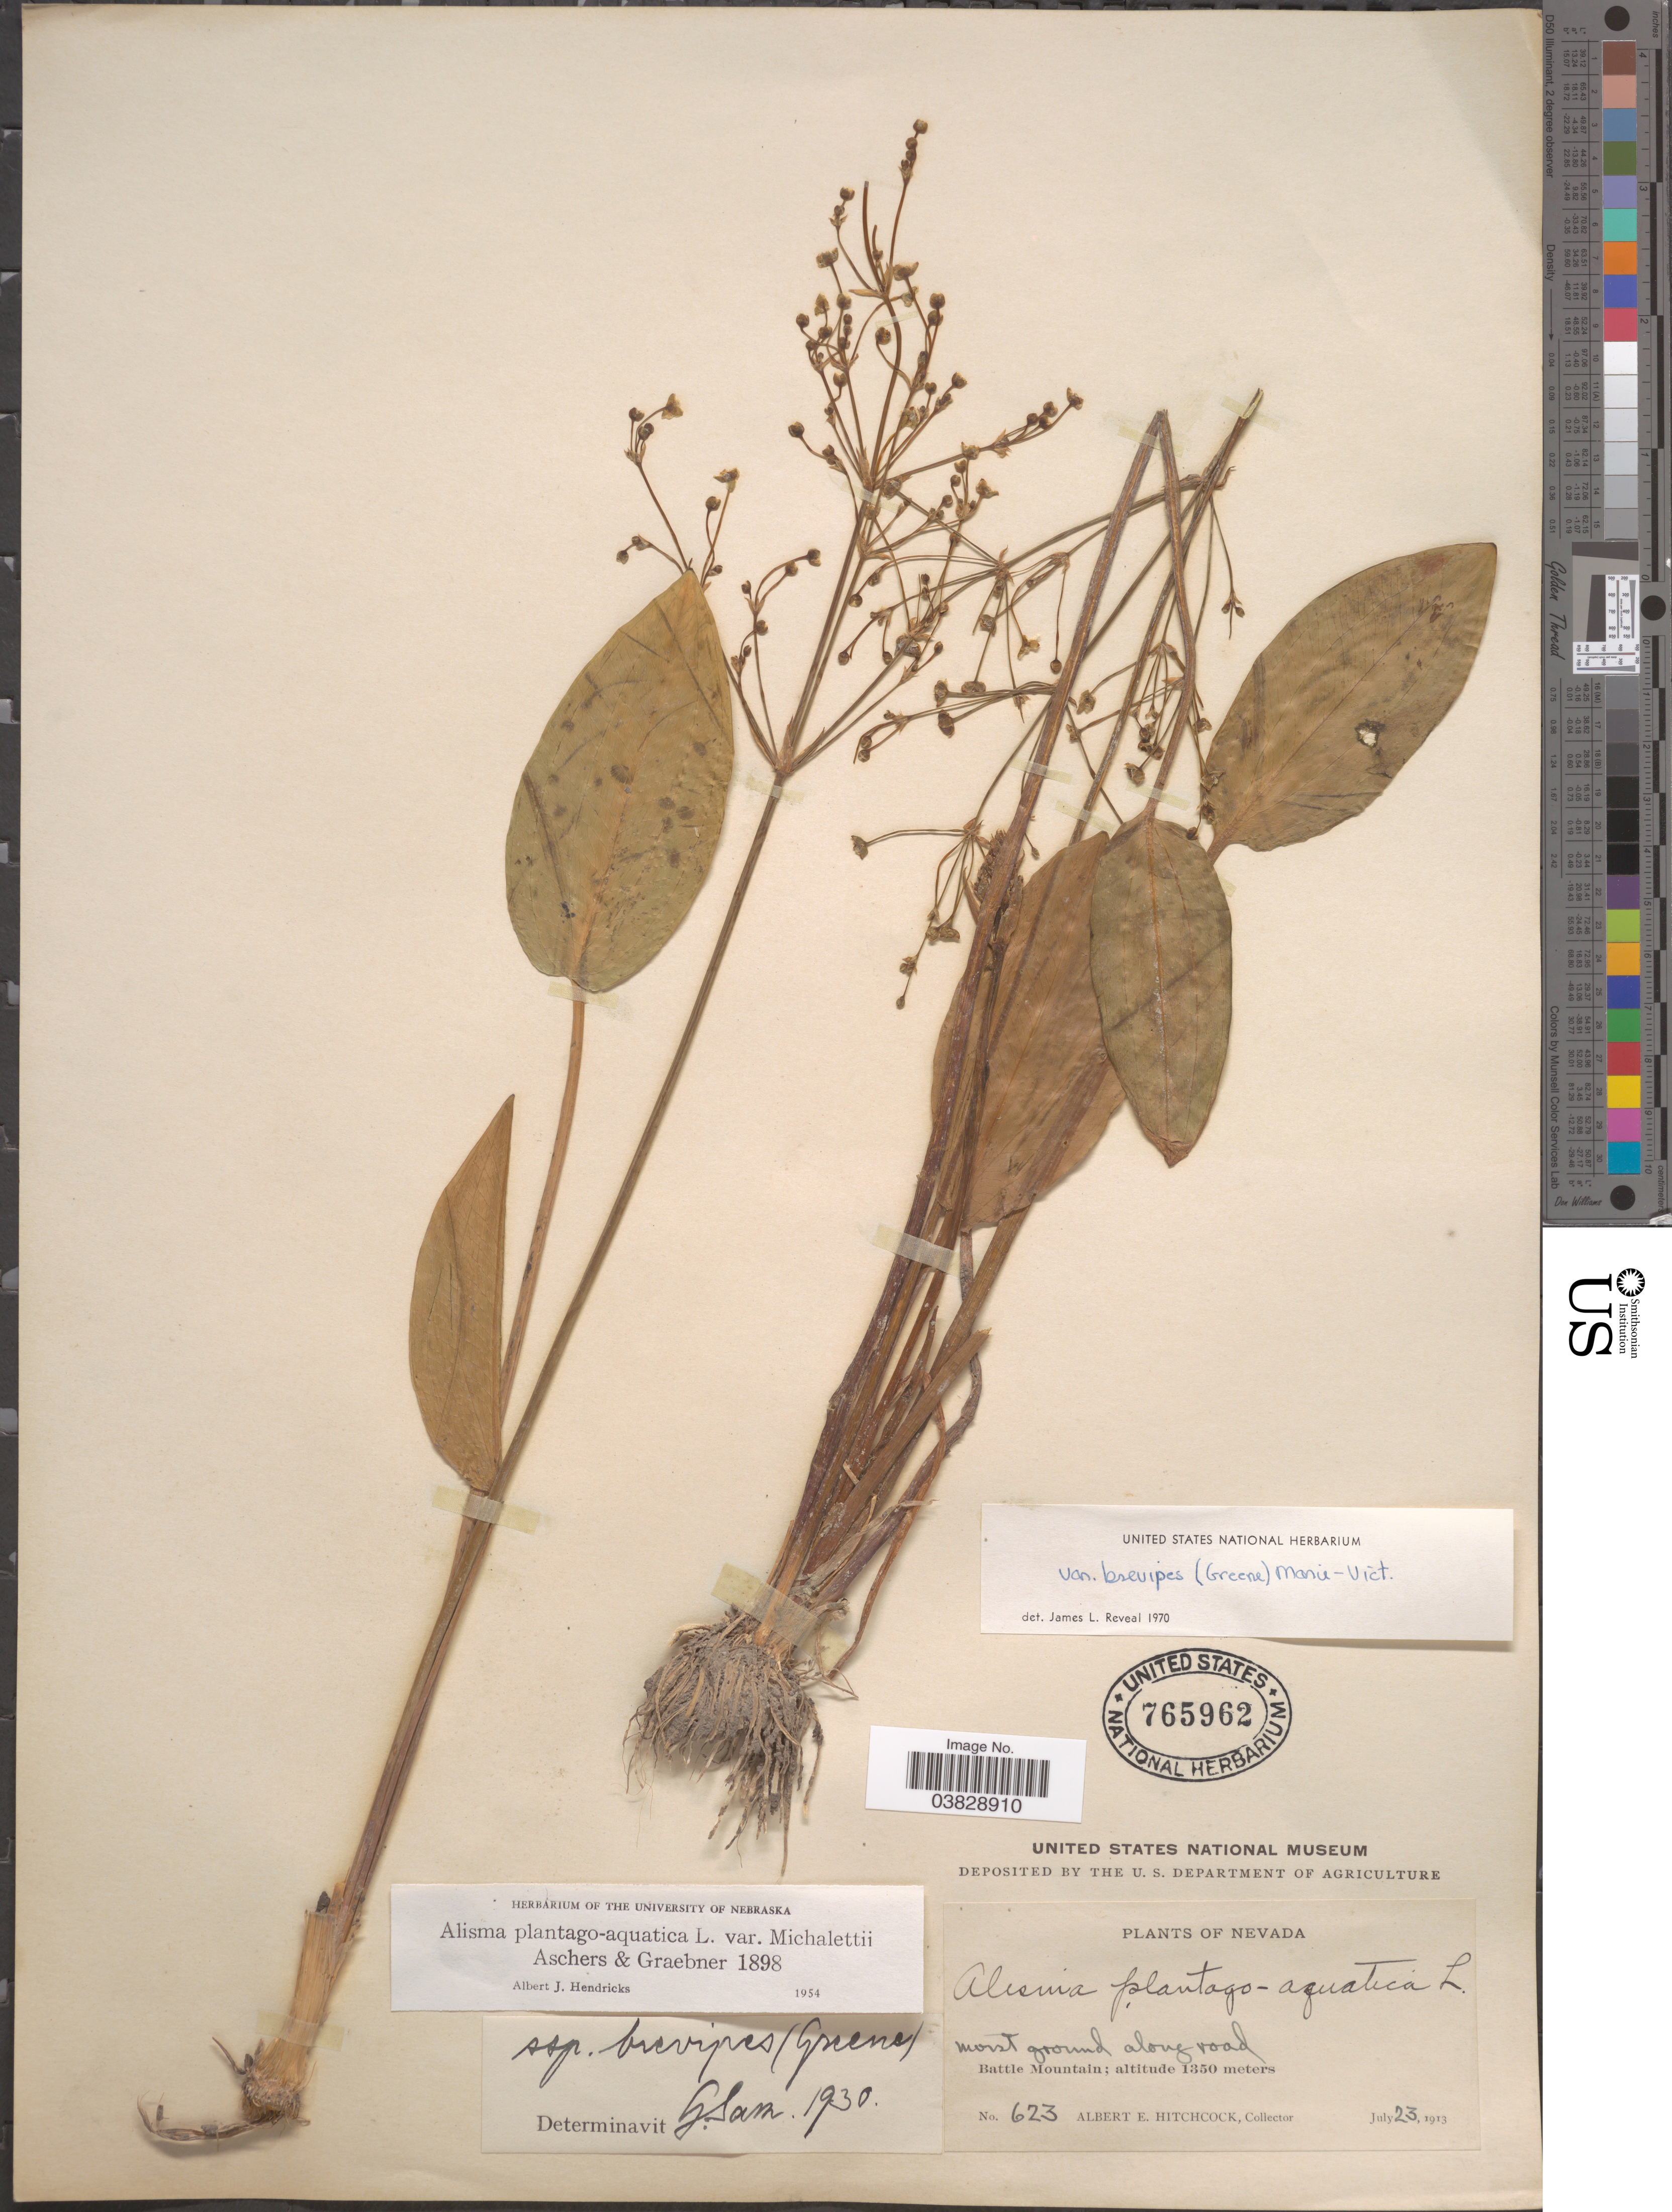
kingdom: Plantae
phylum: Tracheophyta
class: Liliopsida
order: Alismatales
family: Alismataceae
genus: Alisma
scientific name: Alisma plantago-aquatica var. brevipes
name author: (Greene) Vict.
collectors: A. Hitchcock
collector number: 623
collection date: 1913-07-23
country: United States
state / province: Nevada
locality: Along road. Battle Mountain.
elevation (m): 1350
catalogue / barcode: US 765962